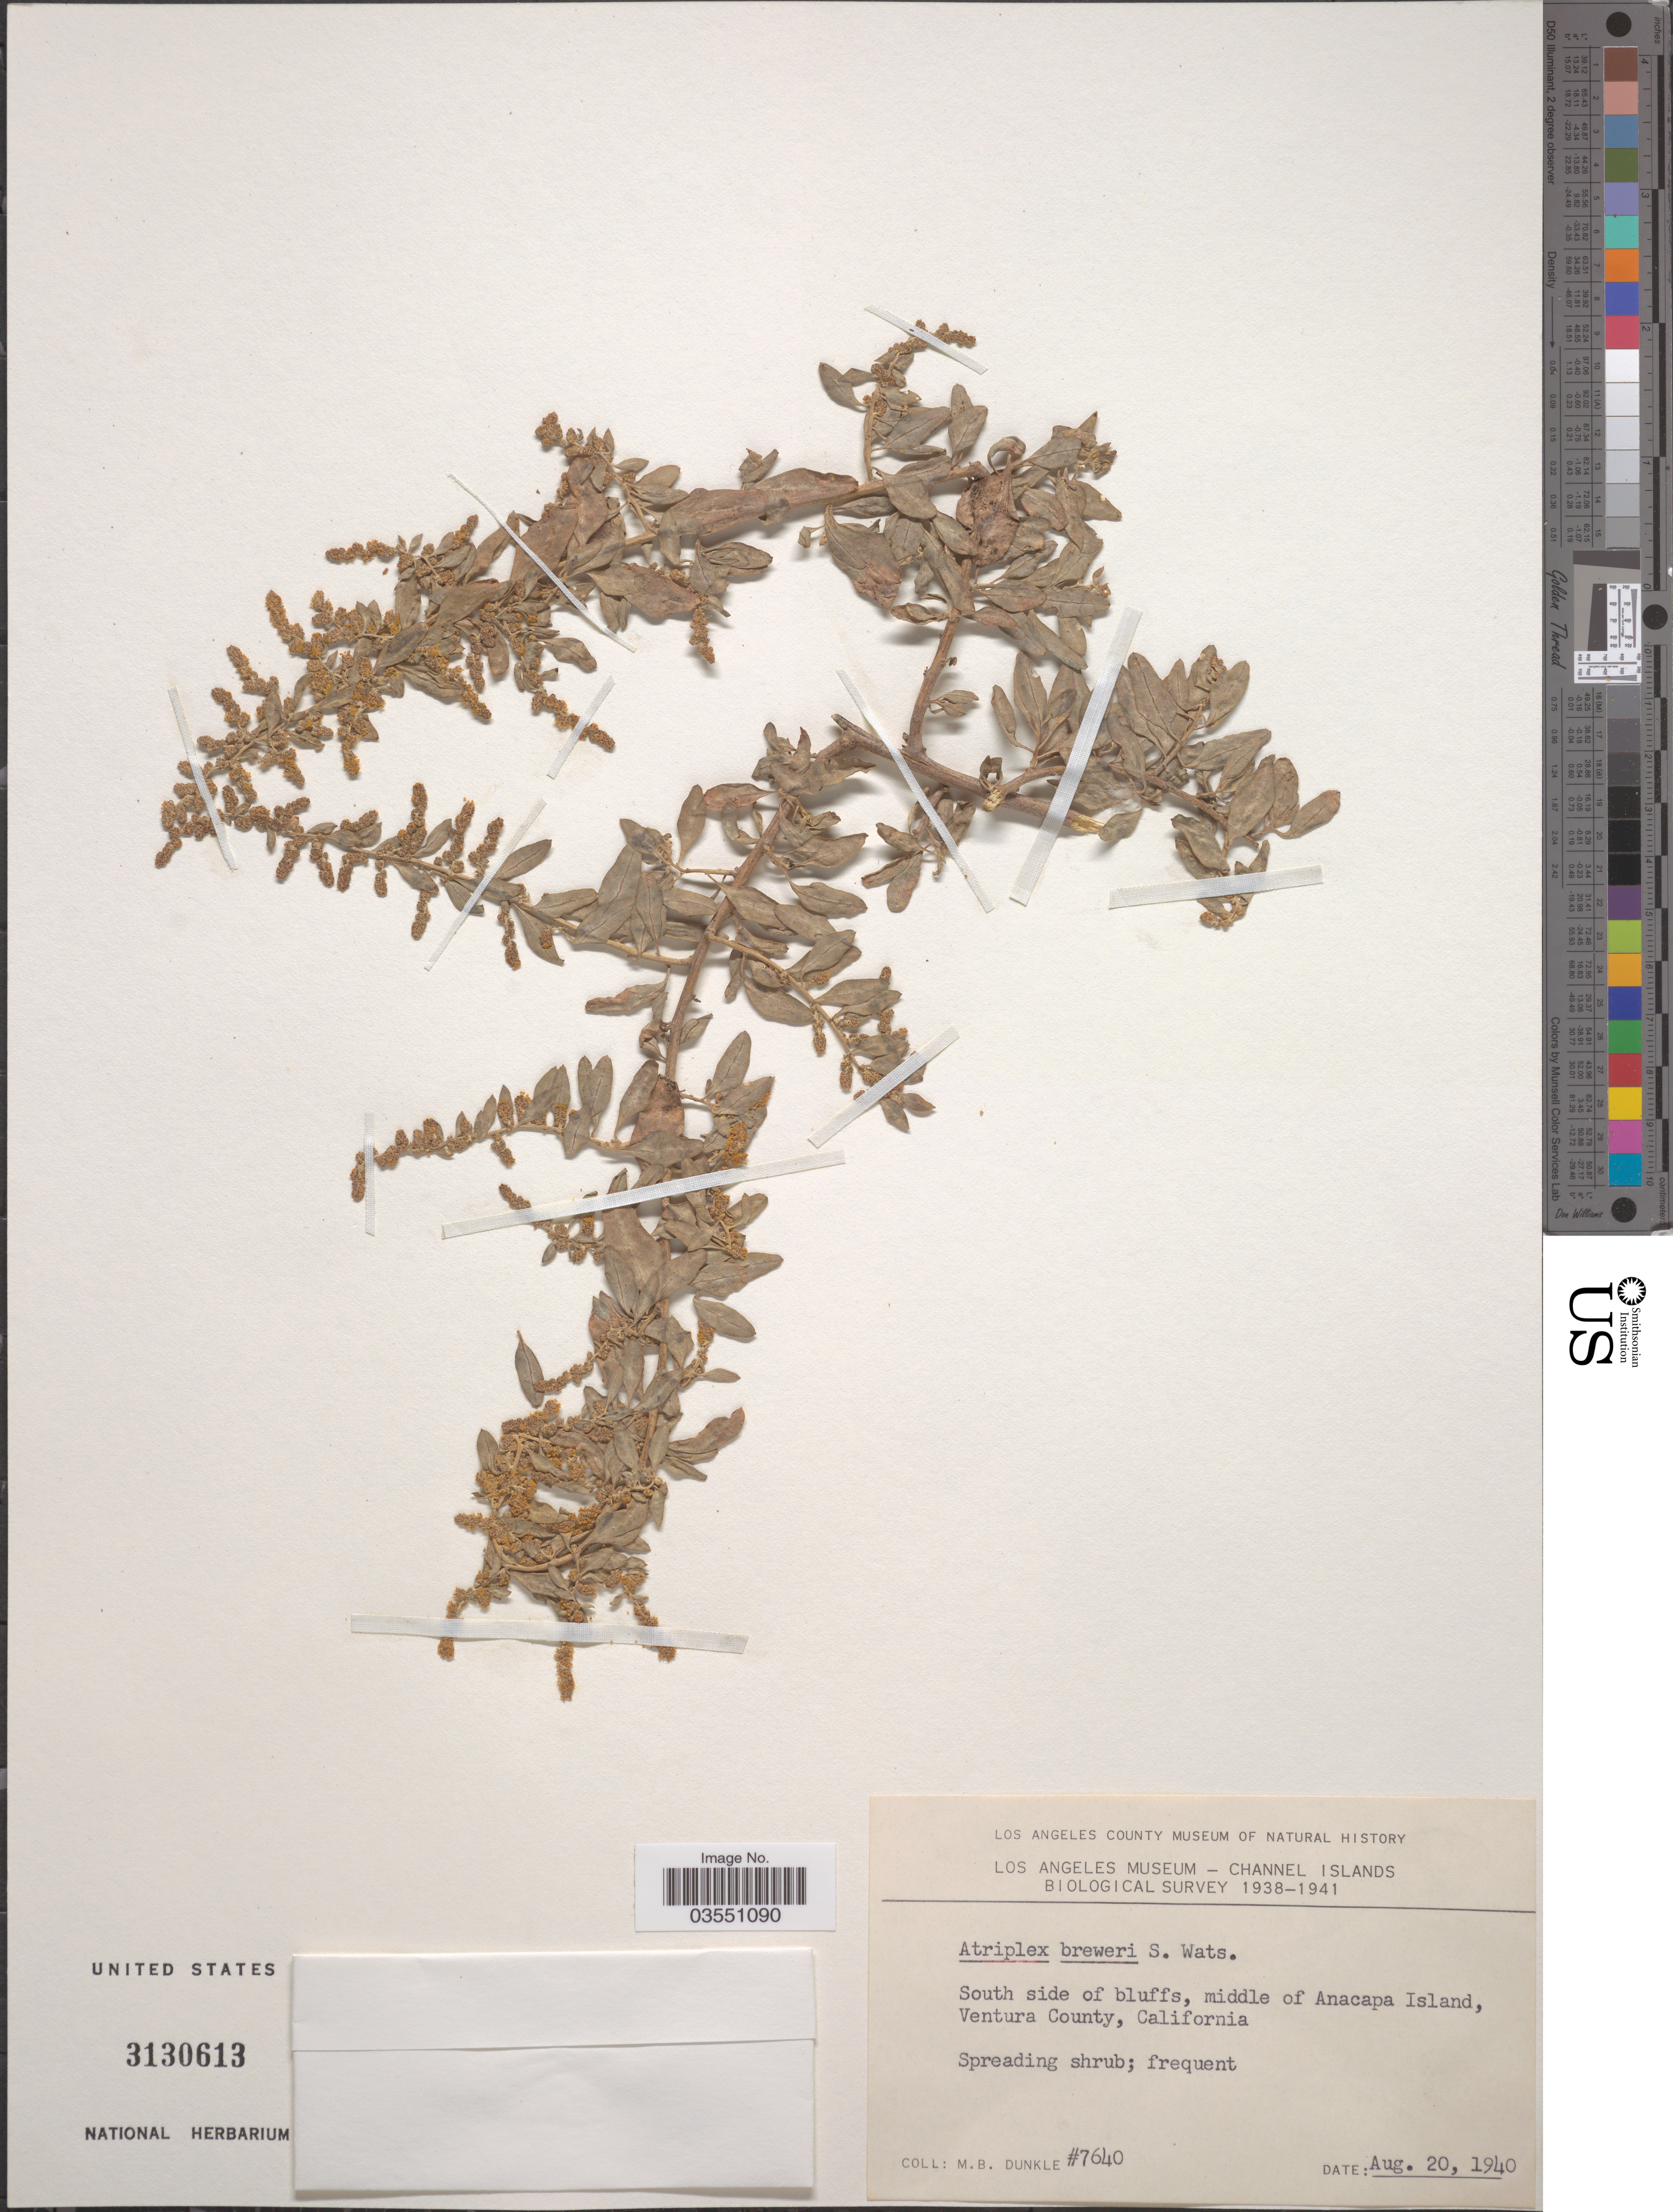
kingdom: Plantae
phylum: Tracheophyta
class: Magnoliopsida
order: Caryophyllales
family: Amaranthaceae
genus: Atriplex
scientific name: Atriplex breweri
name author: S. Watson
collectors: M. Dunkle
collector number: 7640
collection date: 1940-08-20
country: United States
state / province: California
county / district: Ventura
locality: South side of bluffs, middle of Anacapa Island, Ventura County.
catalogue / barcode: US 3130613